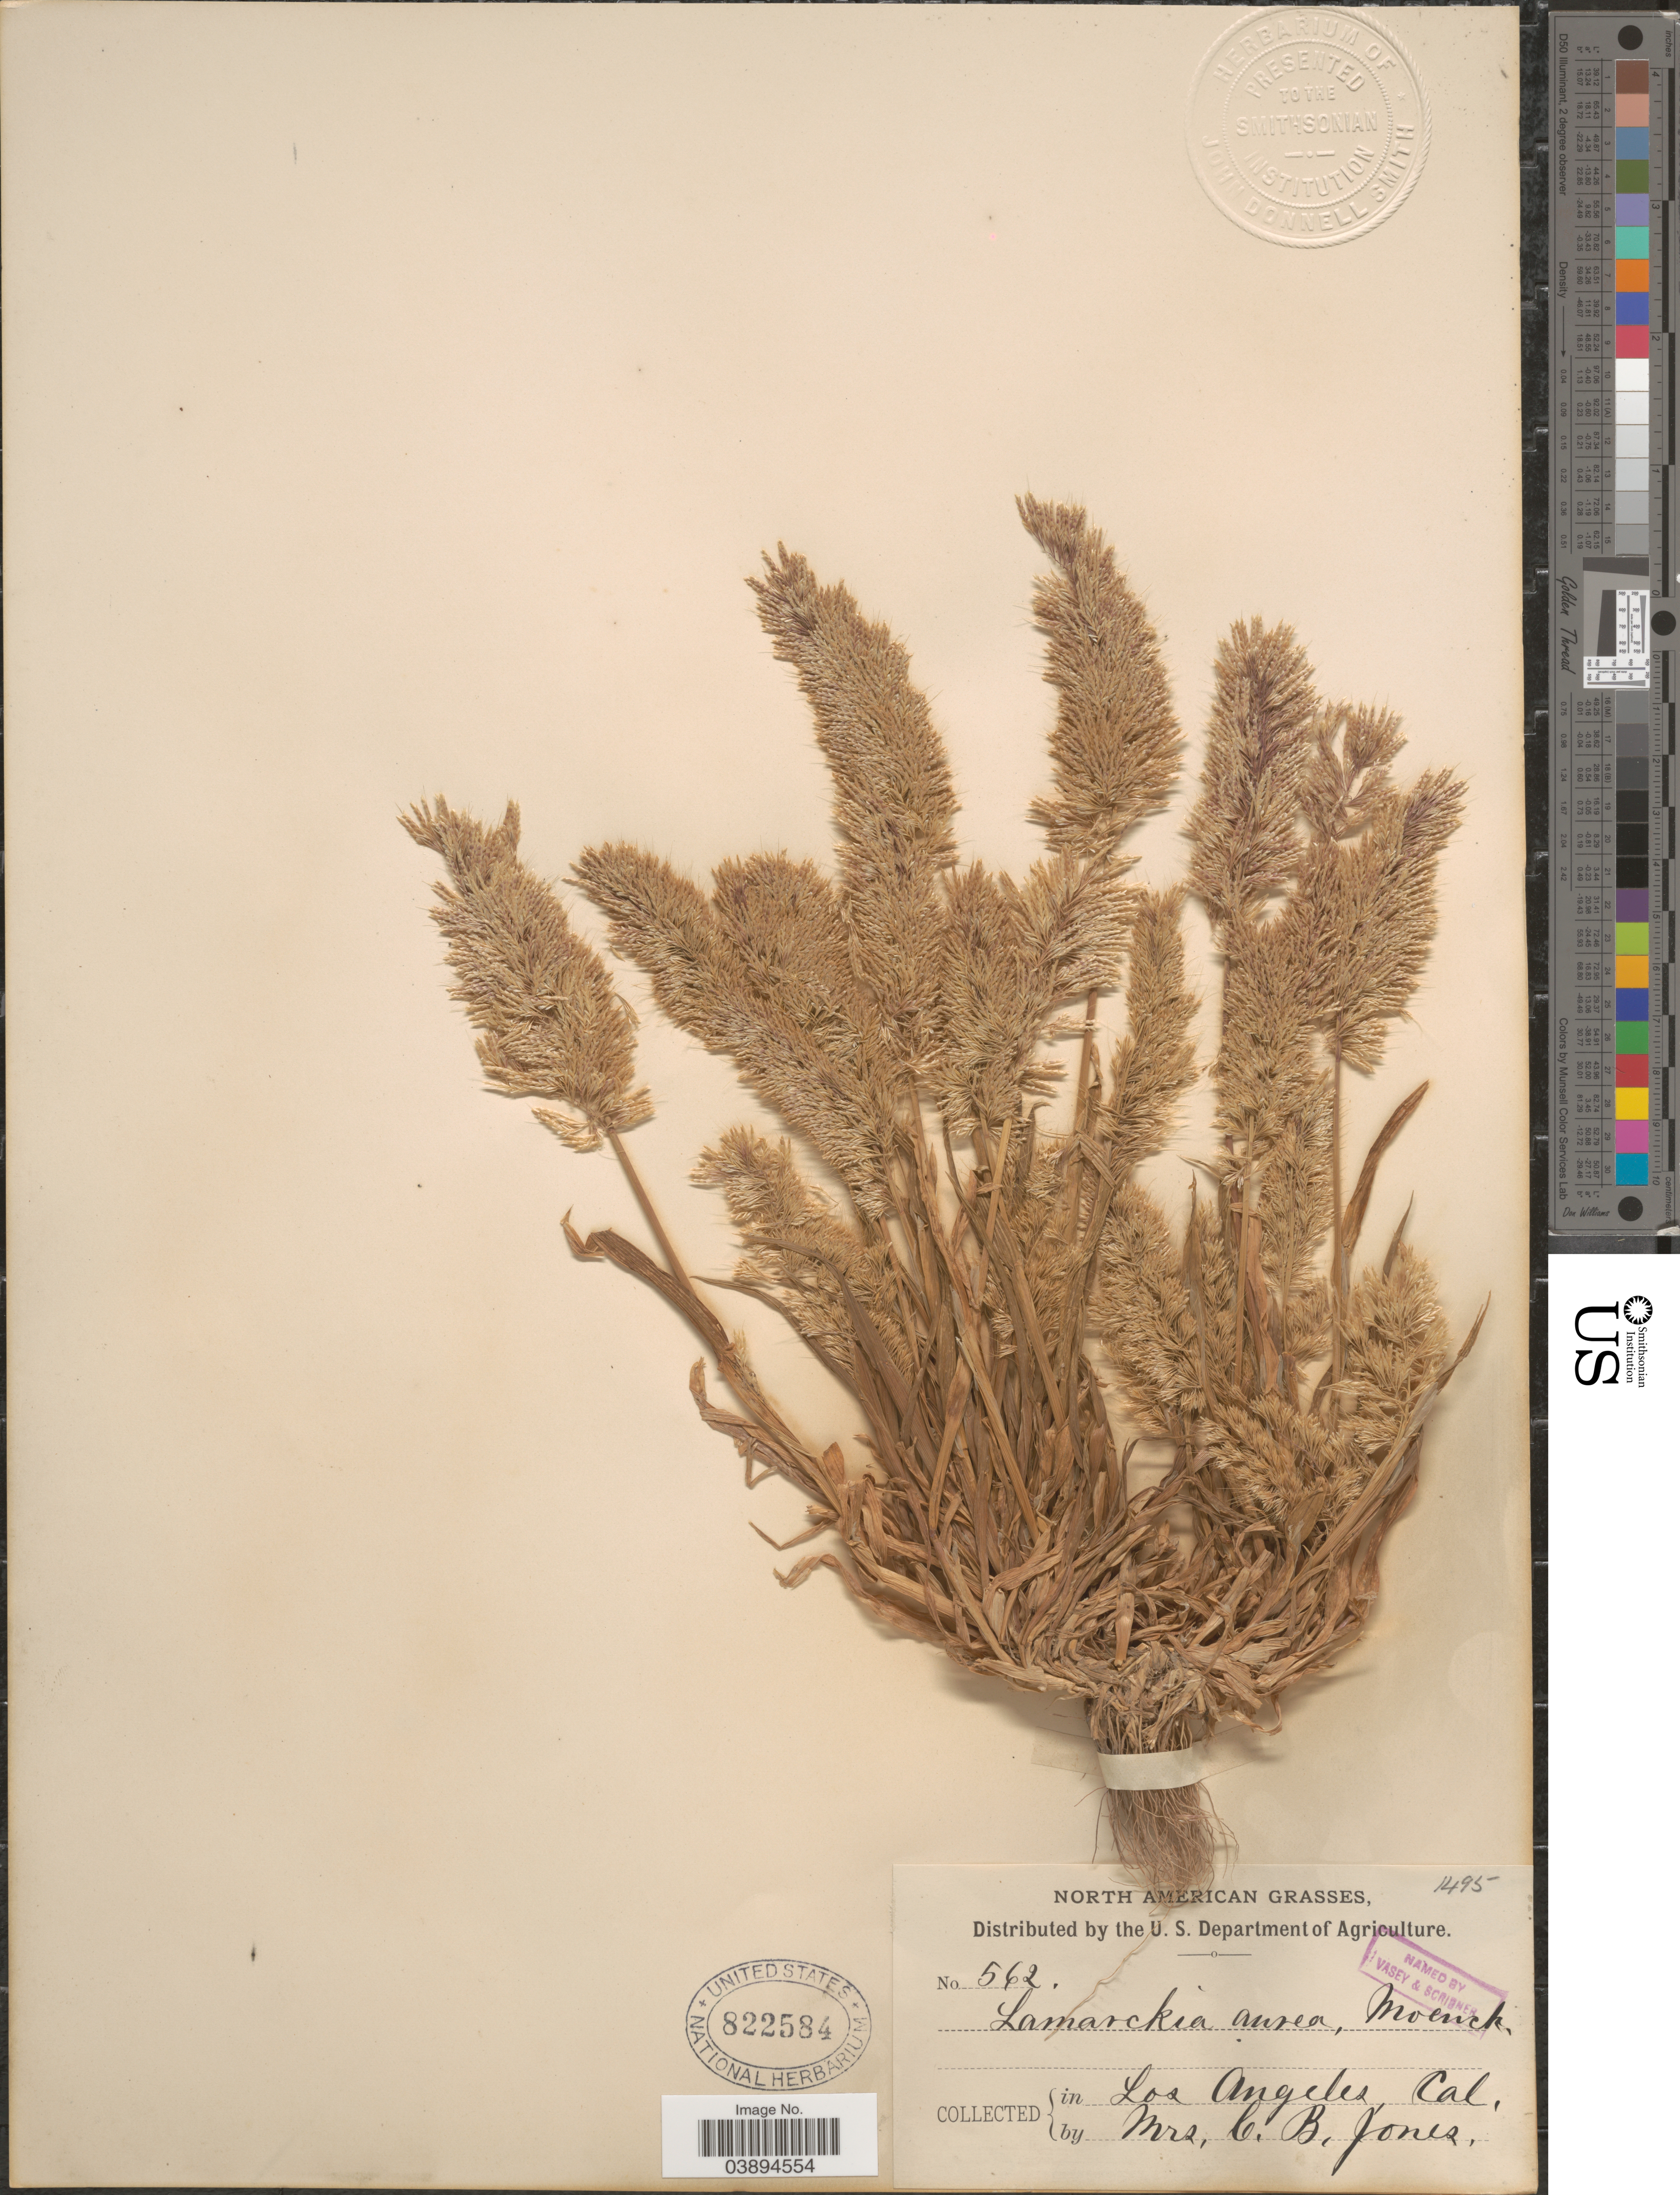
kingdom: Plantae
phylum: Tracheophyta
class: Liliopsida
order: Poales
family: Poaceae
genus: Lamarckia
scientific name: Lamarckia aurea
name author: (L.) Moench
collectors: C. Jones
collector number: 562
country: United States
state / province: California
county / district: Los Angeles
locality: Los Angeles.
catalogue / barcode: US 822584